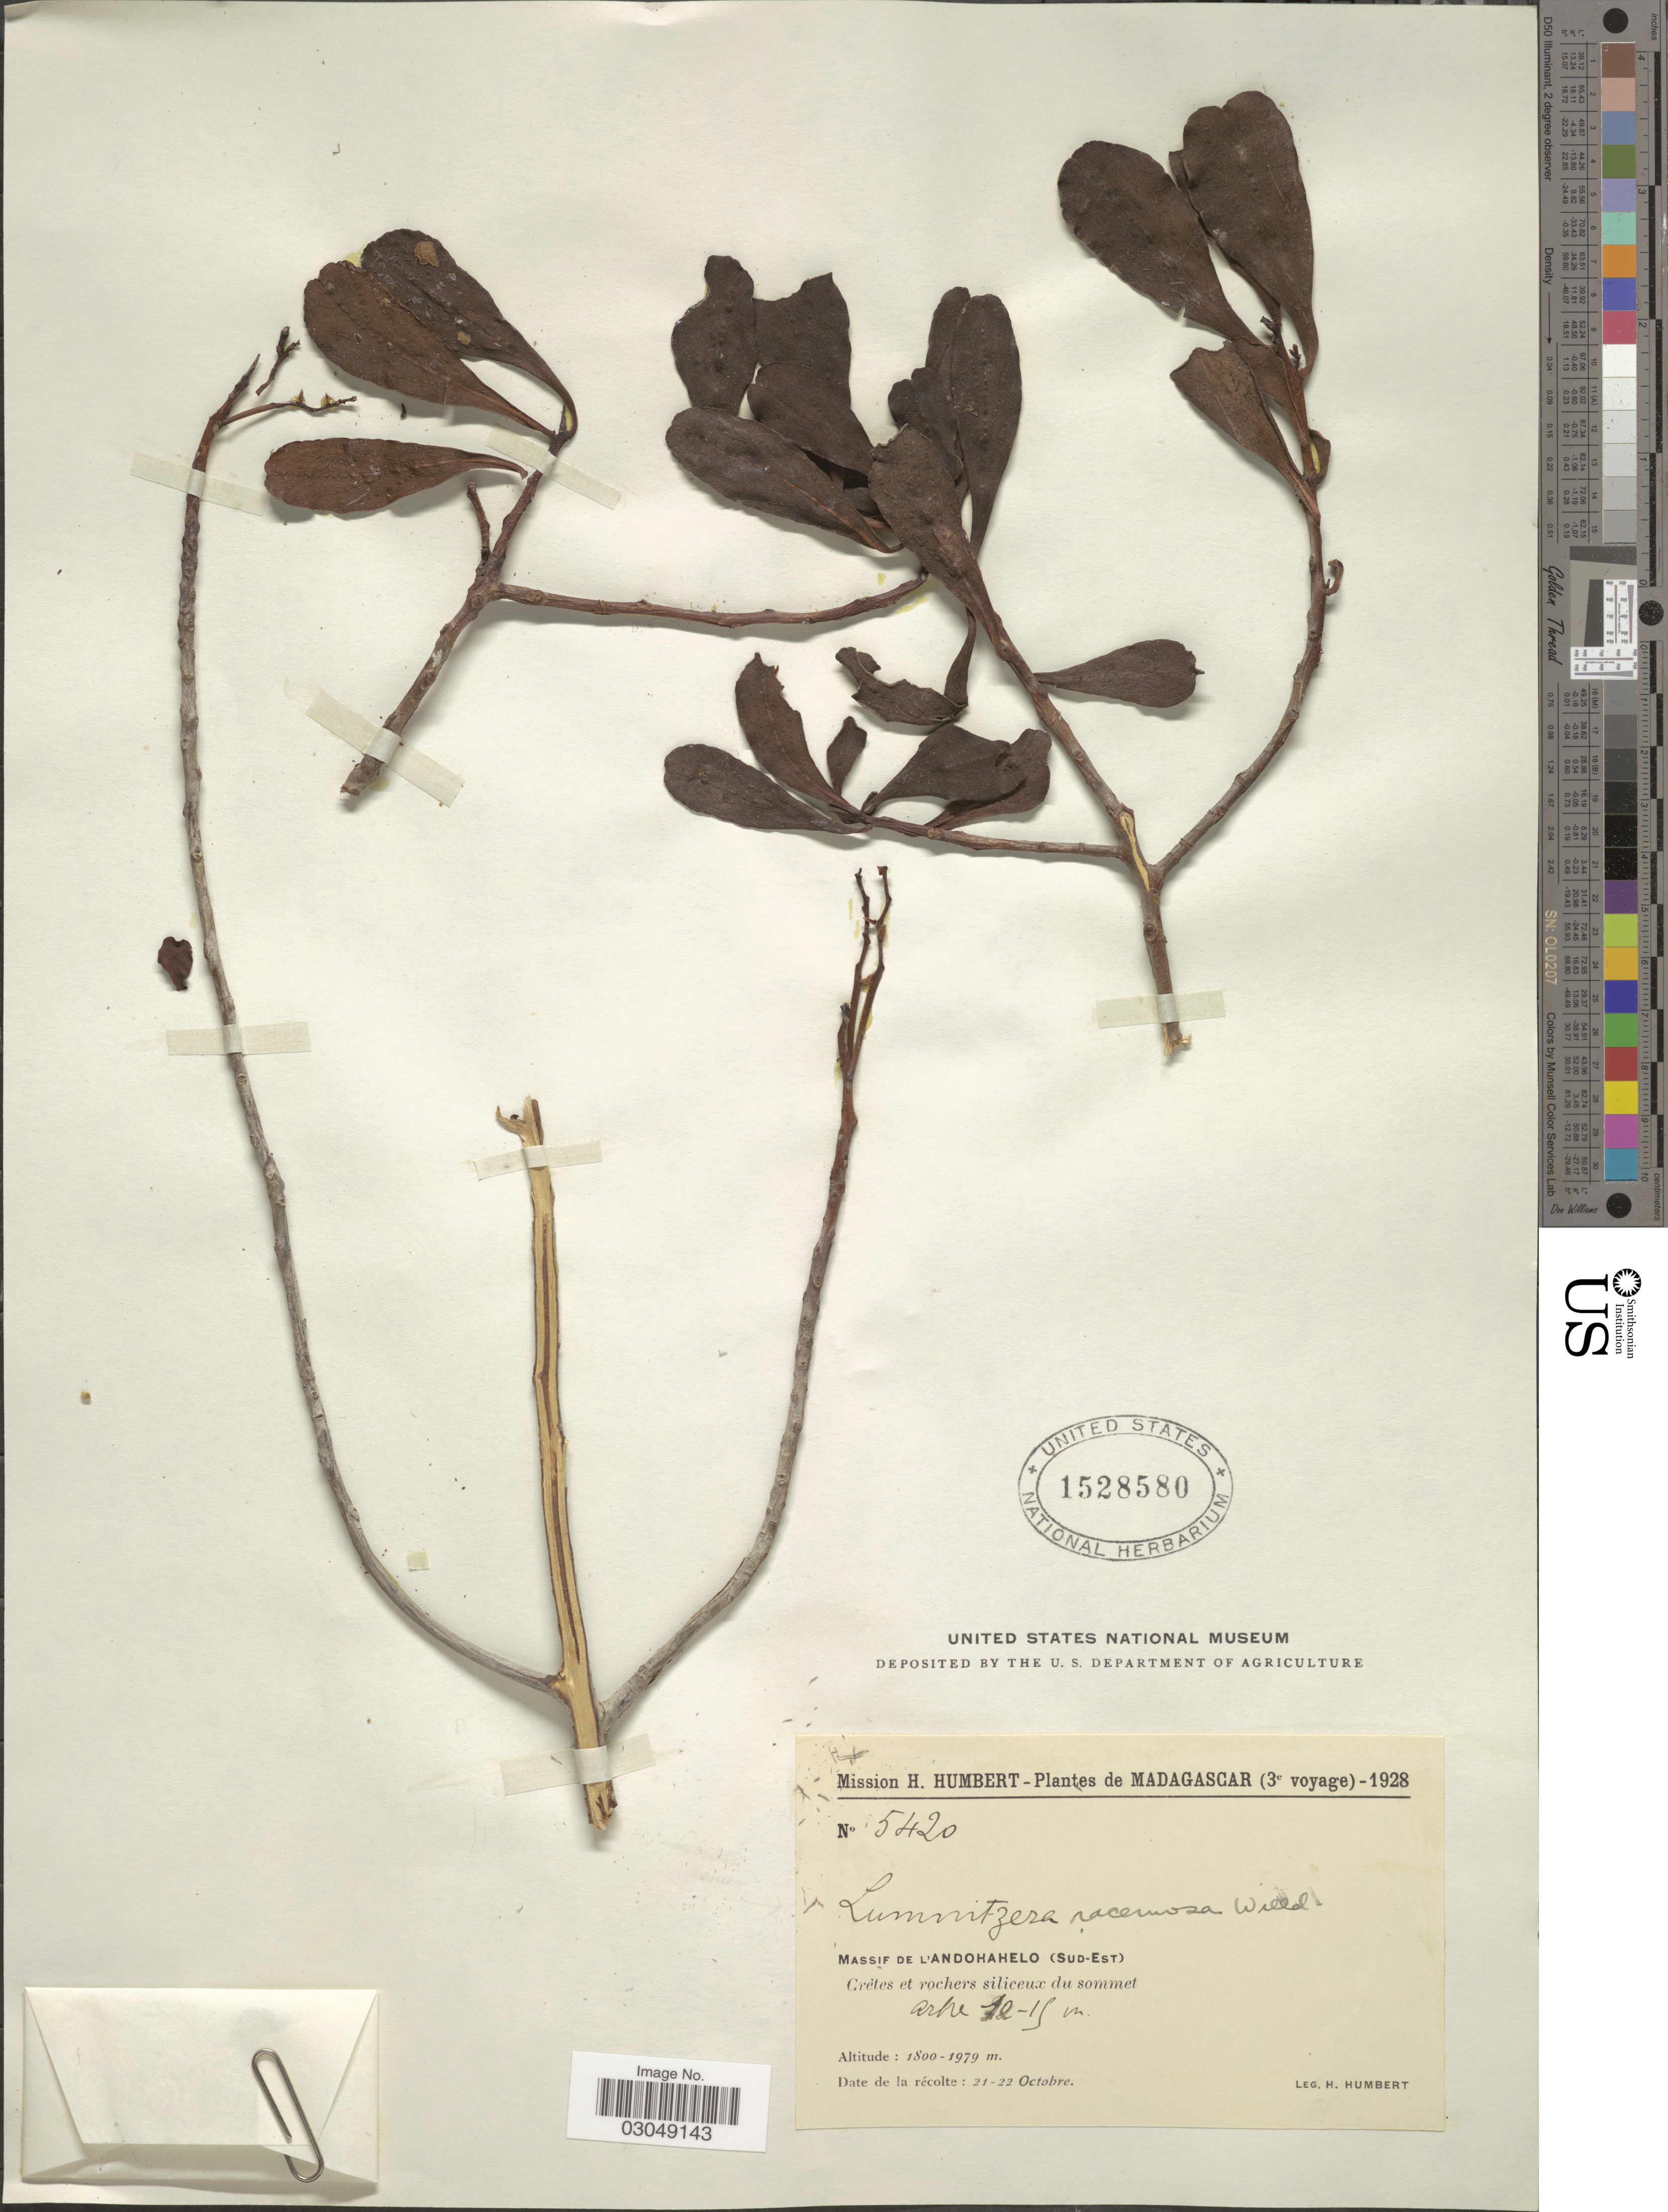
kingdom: Plantae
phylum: Tracheophyta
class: Magnoliopsida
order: Myrtales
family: Combretaceae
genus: Lumnitzera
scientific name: Lumnitzera racemosa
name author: Willd.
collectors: H. Humbert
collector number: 5420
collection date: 1928-10-21/1928-10-22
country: Madagascar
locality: Massif de l'Andohahelo (Sud-Est).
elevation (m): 1800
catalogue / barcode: US 1528580